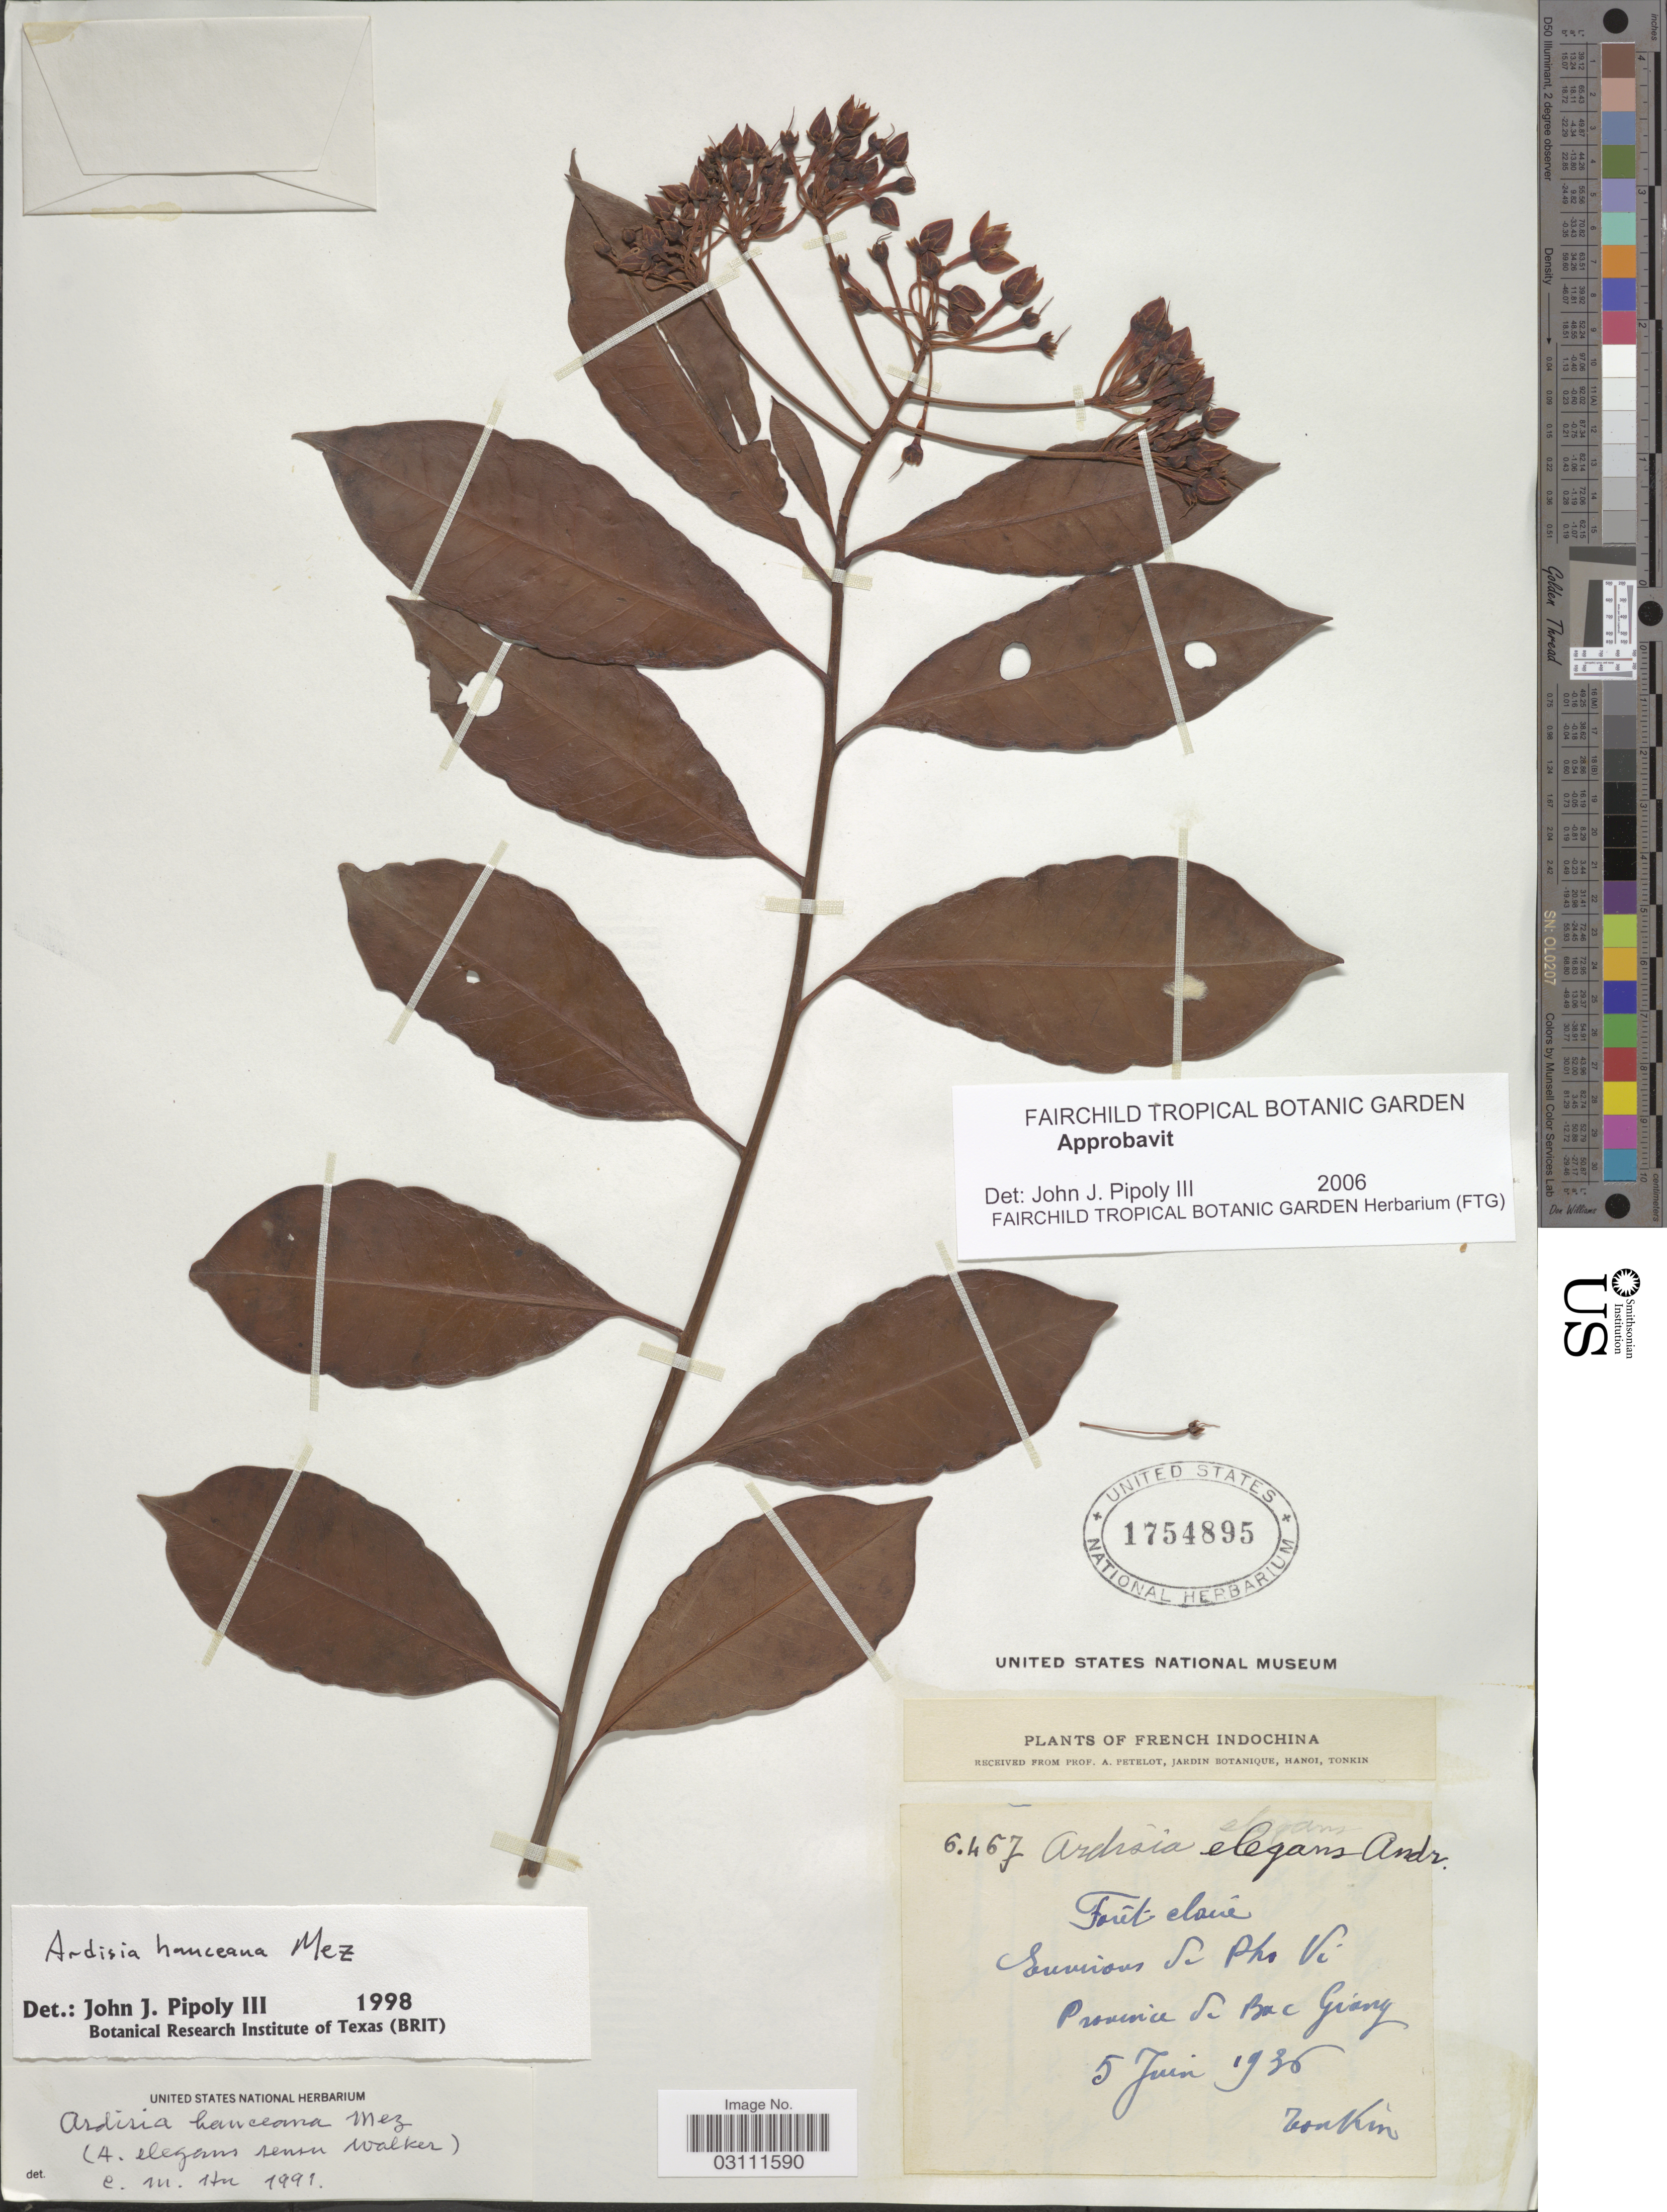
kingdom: Plantae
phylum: Tracheophyta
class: Magnoliopsida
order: Ericales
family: Primulaceae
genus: Ardisia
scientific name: Ardisia hanceana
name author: Mez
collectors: A. Petelot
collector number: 6467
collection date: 1936-06-05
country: Vietnam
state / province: Bac Giang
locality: Environs de Pho Vi, Province de Bac Giang. Tonkin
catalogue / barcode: US 1754895